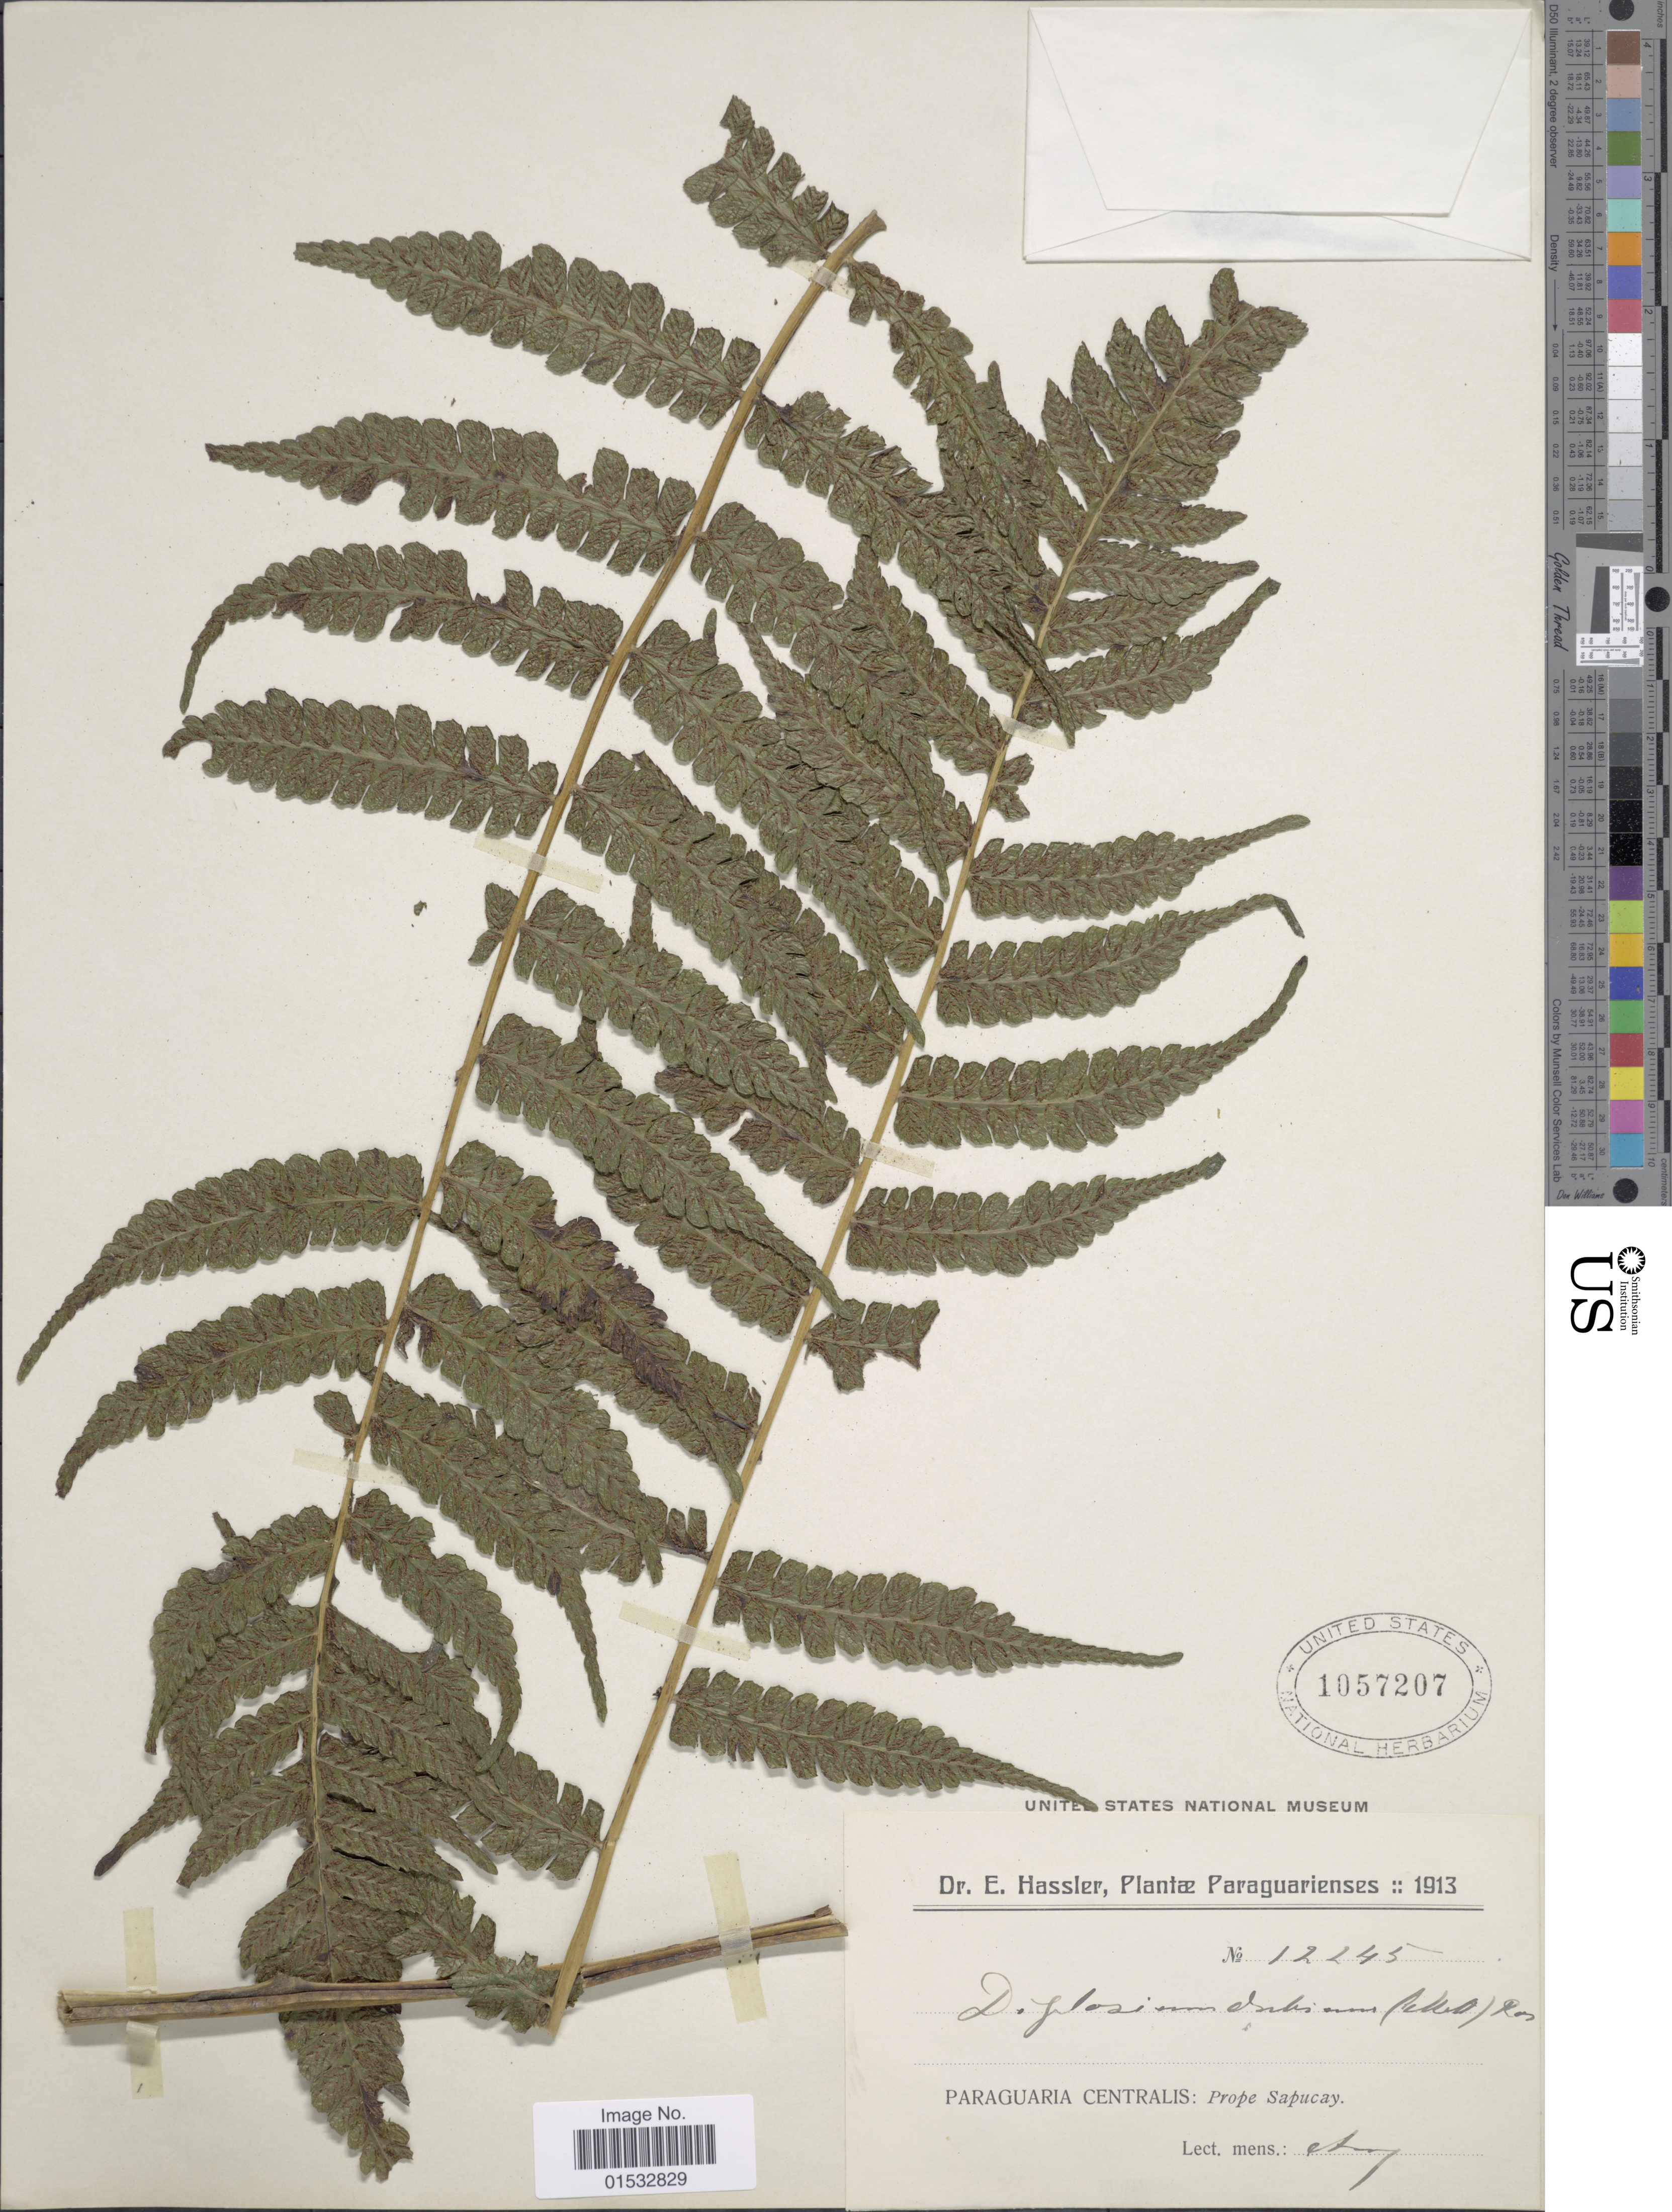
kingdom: Plantae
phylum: Tracheophyta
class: Polypodiopsida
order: Polypodiales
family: Athyriaceae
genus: Diplazium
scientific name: Diplazium expansum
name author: Willd.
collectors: E. Hassler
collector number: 12245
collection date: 1913-08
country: Paraguay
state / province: Paraguari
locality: Paraguaria Centralis: Prope Sapucay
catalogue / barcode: US 1057207